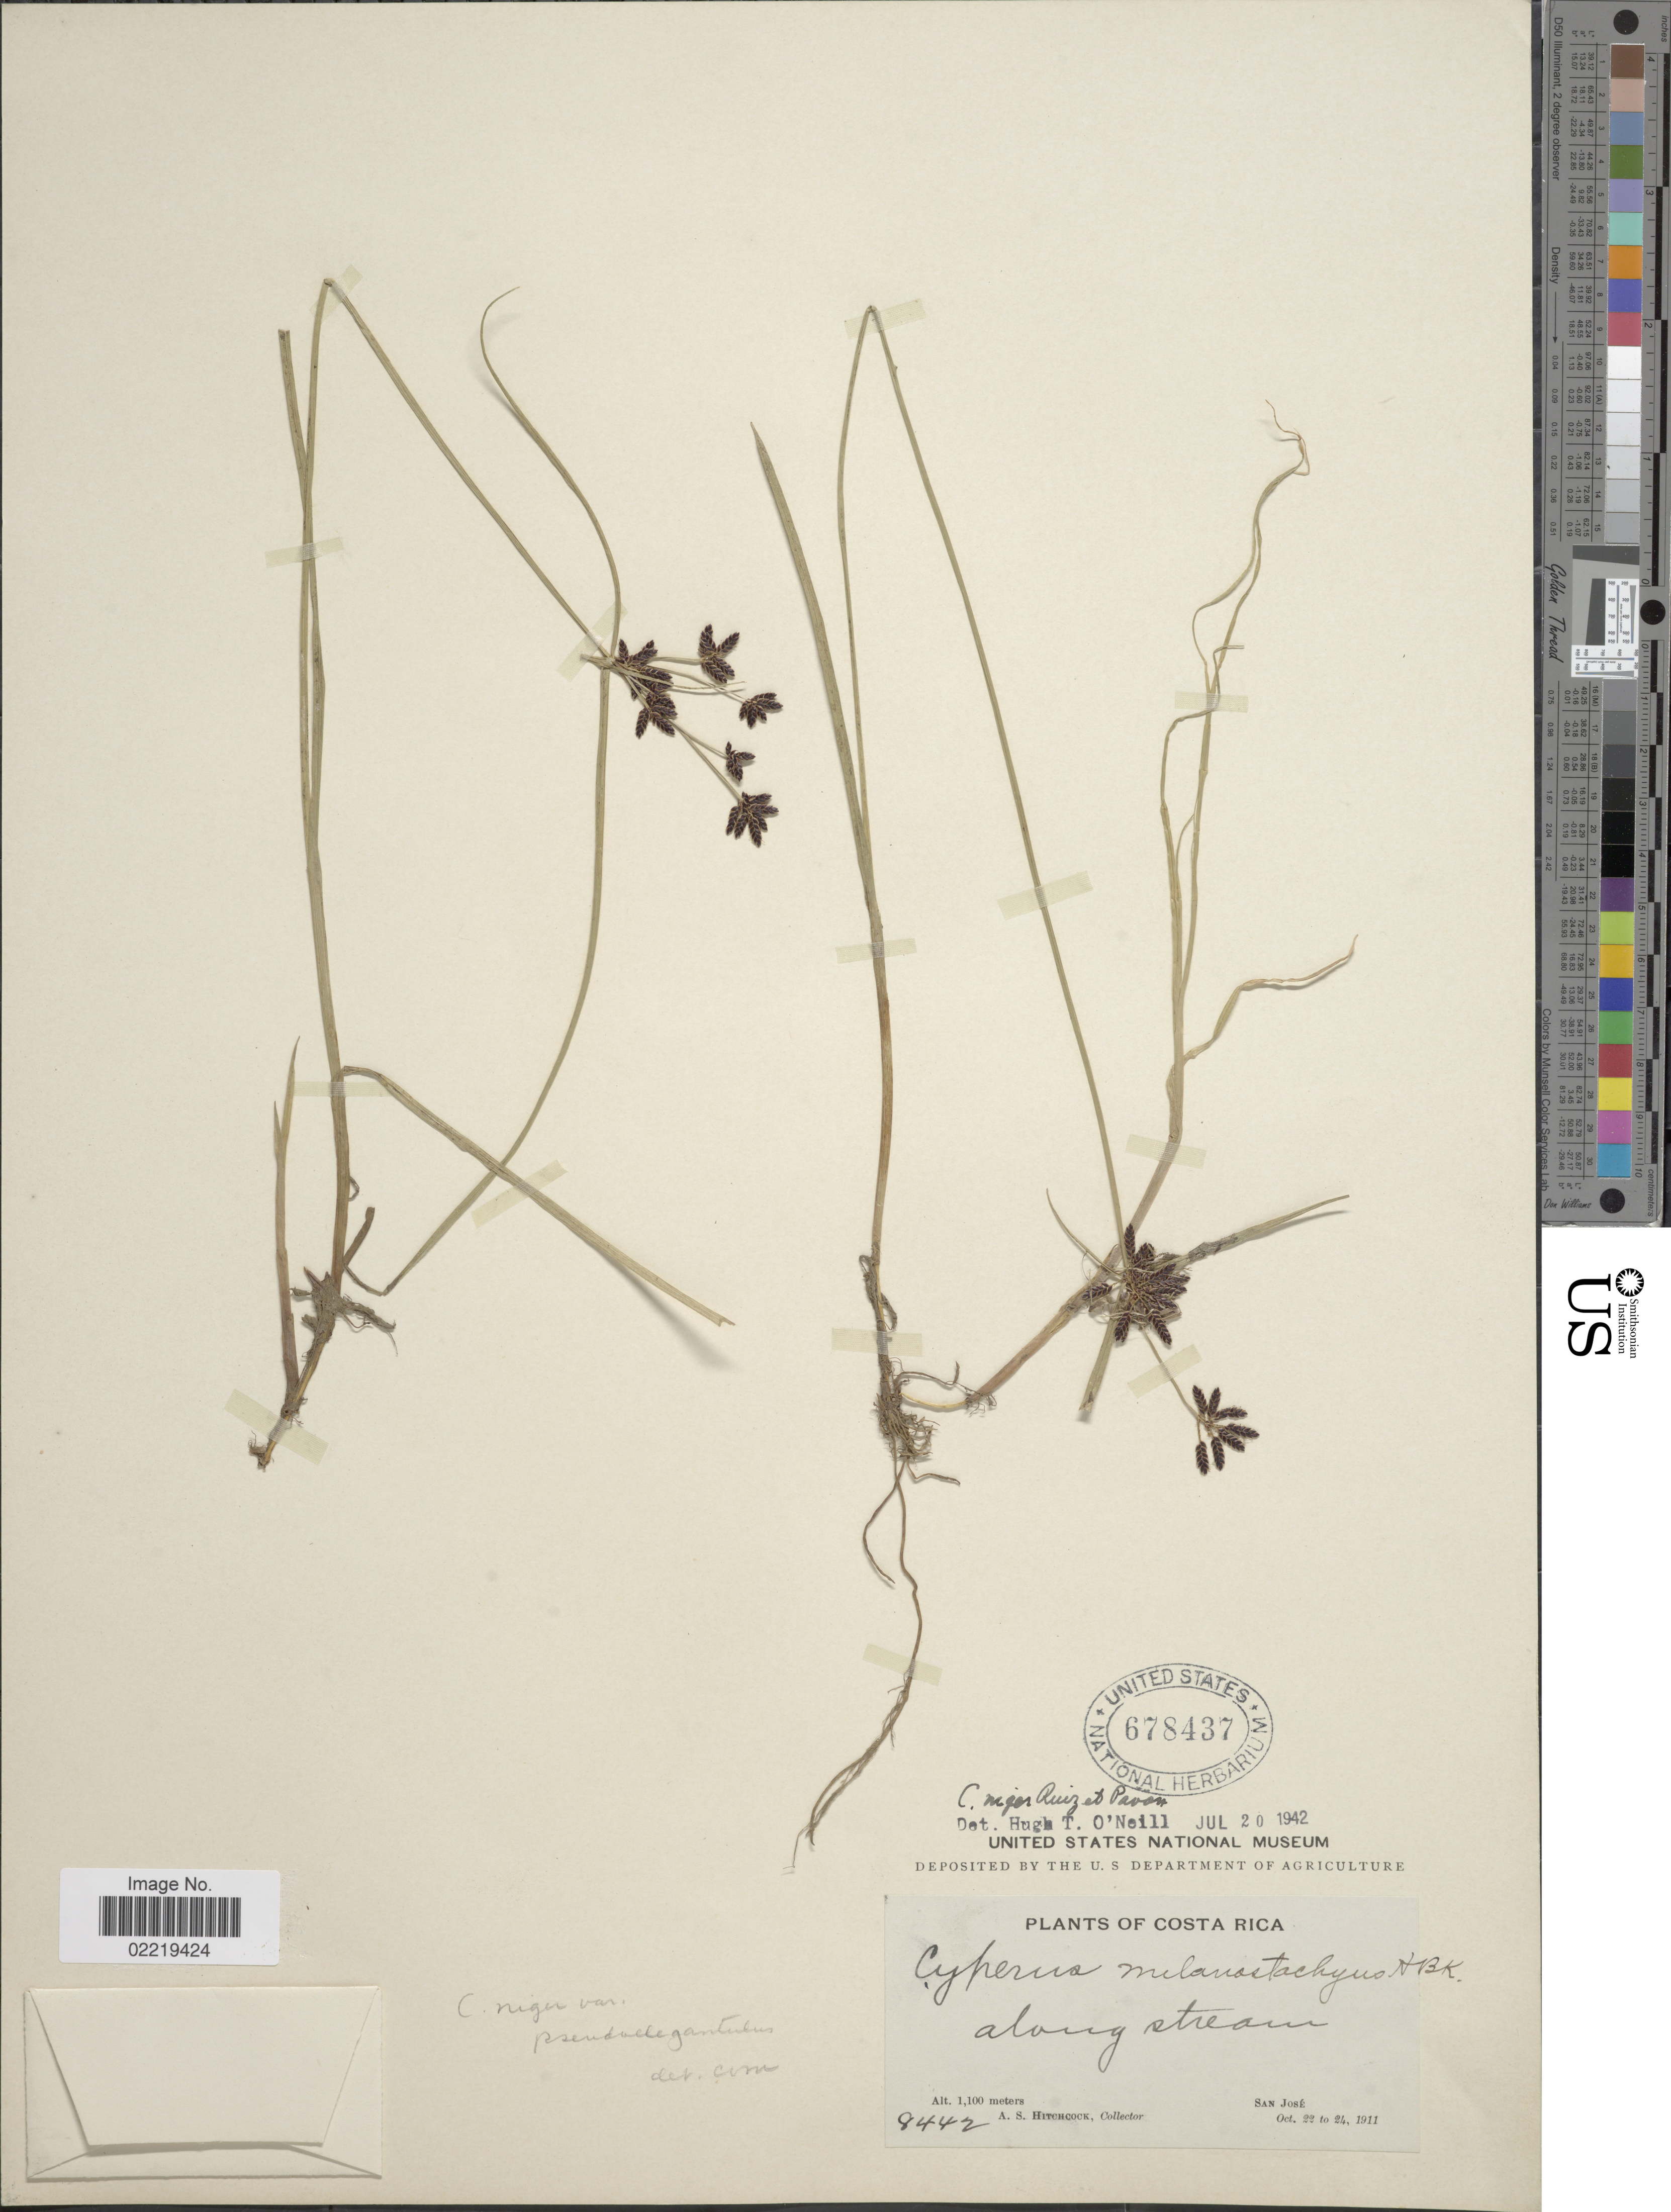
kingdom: Plantae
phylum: Tracheophyta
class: Liliopsida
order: Poales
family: Cyperaceae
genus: Cyperus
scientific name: Cyperus niger var. pseudoelegantulus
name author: Kük. in Engl.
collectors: A. S. Hitchcock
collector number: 8442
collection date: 1911-10-22/1911-10-24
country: Costa Rica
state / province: San José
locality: Along stream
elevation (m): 1100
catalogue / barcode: US 678437